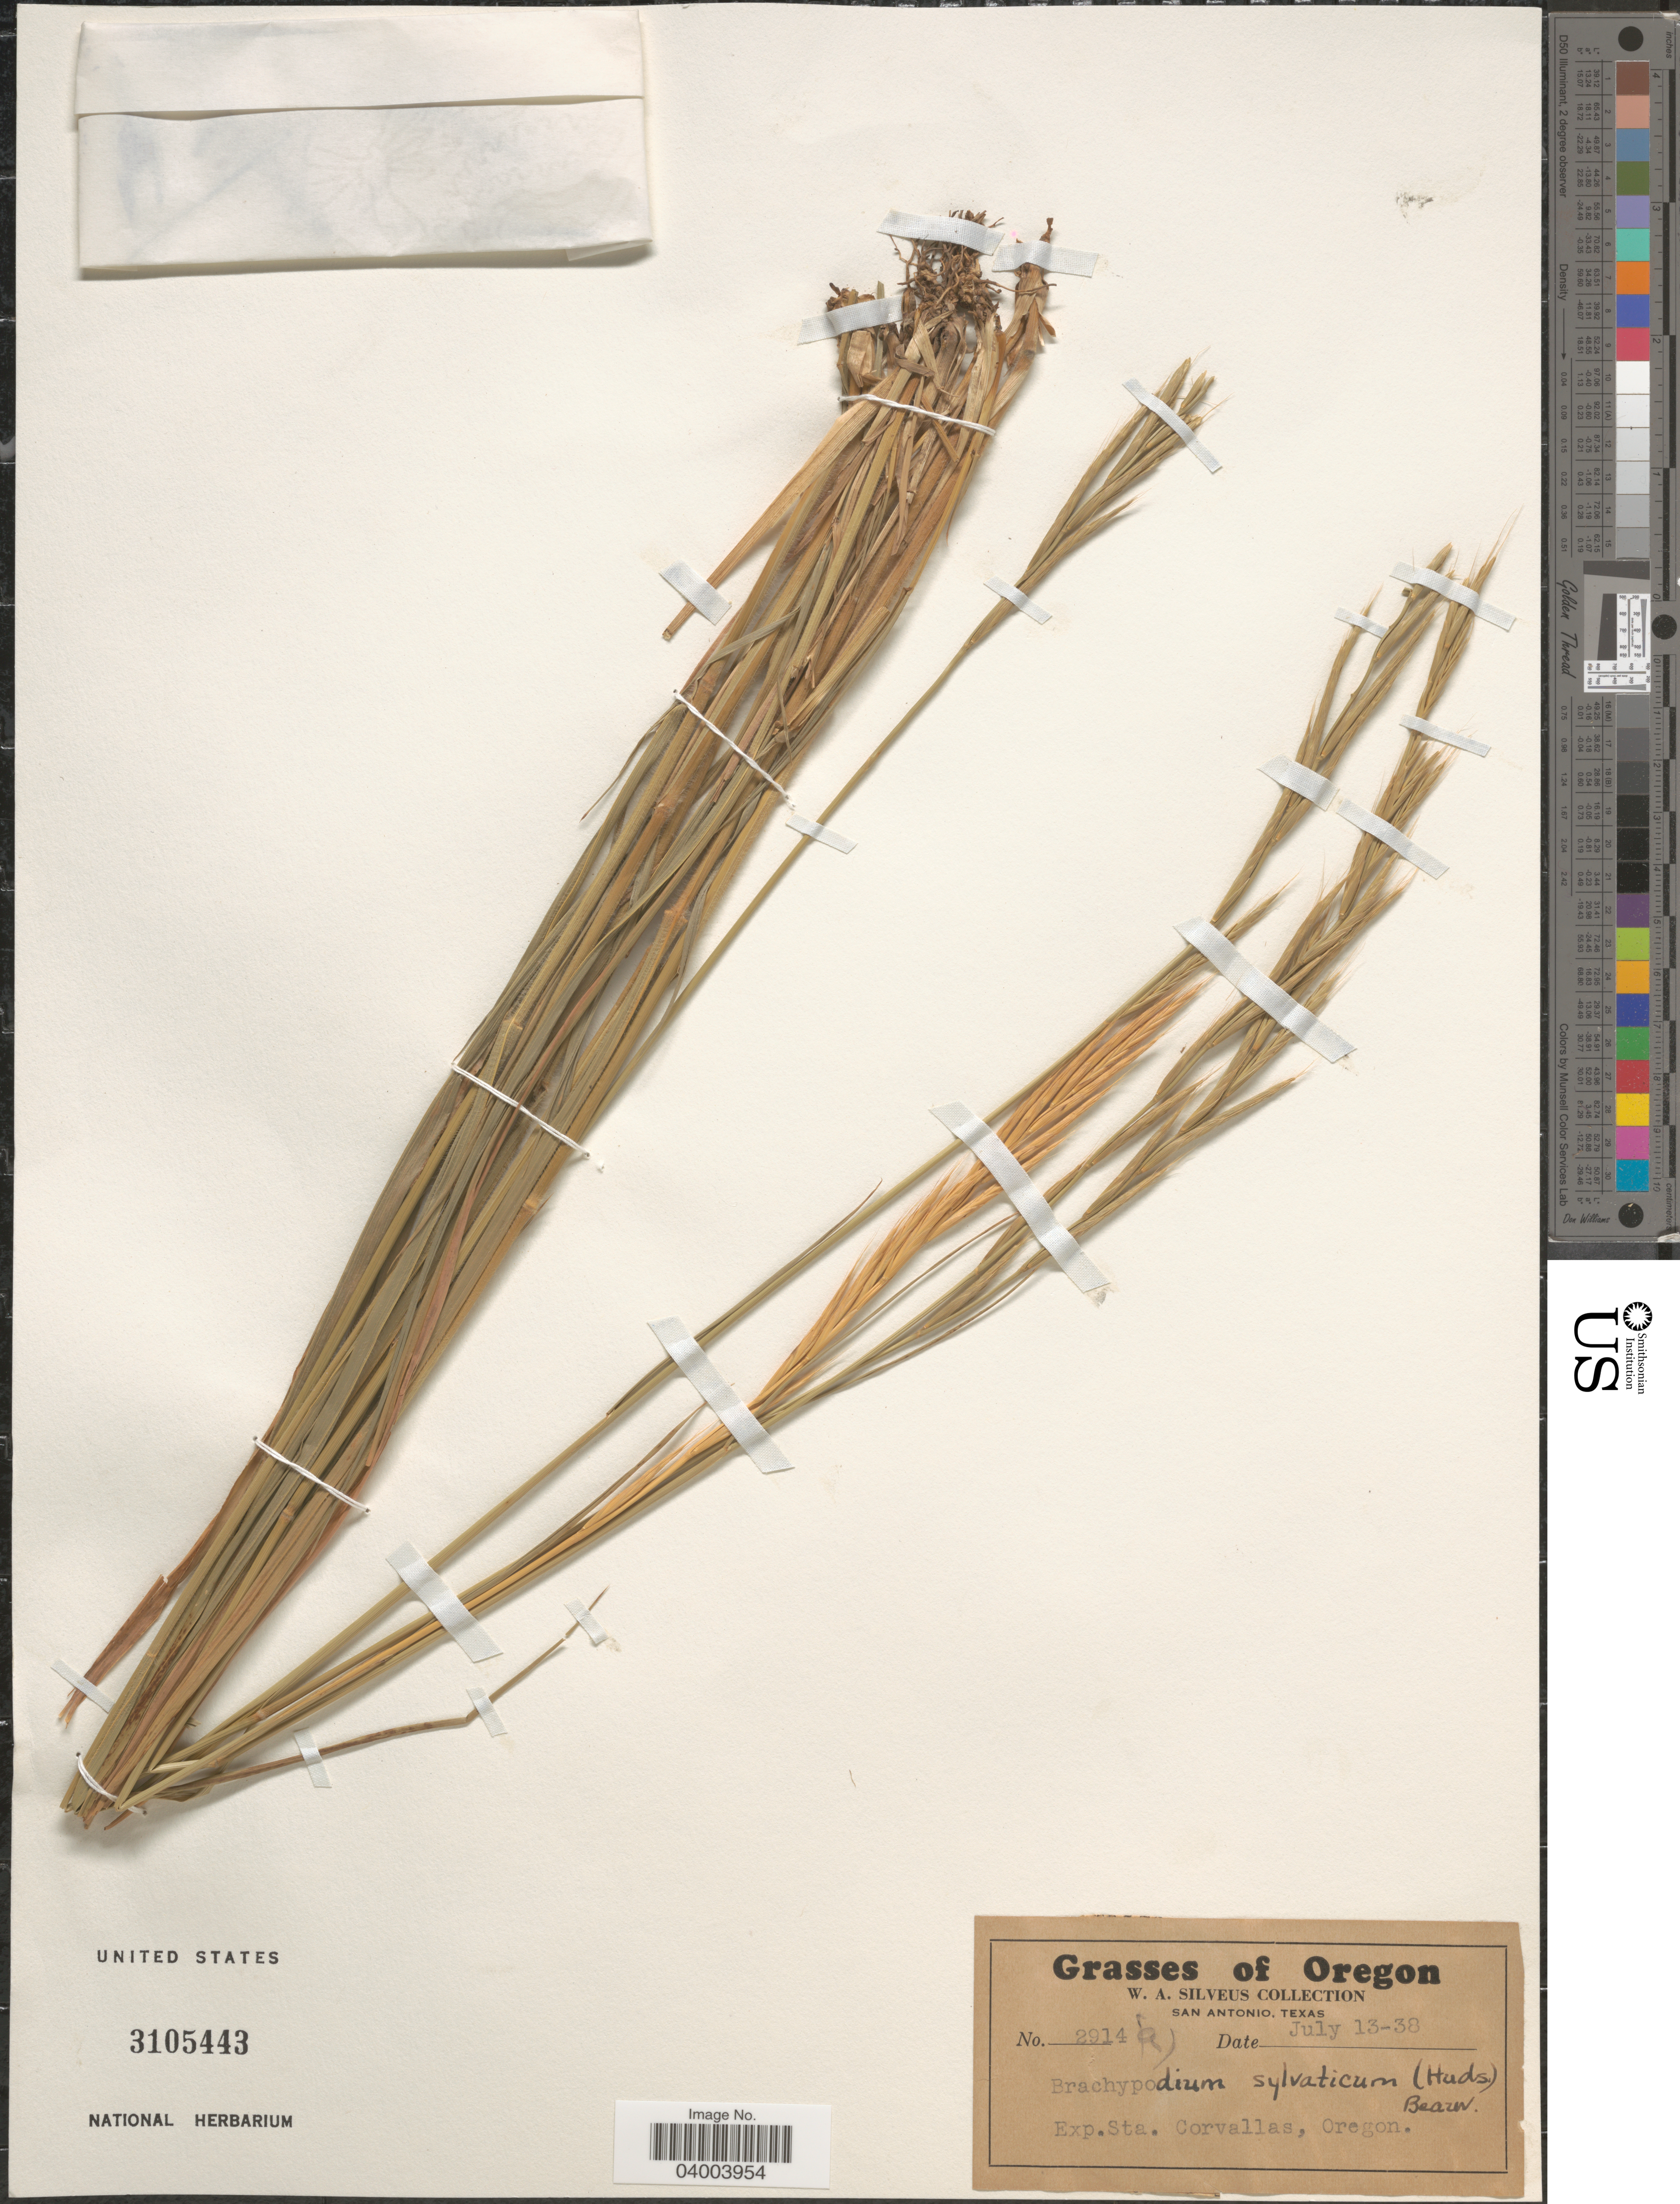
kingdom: Plantae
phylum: Tracheophyta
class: Liliopsida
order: Poales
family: Poaceae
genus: Brachypodium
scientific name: Brachypodium silvaticum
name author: (Huds.) P. Beauv.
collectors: W. Silveus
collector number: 2914a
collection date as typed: Transcribed d/m/y: 13/7/38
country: United States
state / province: Oregon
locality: Exp. Sta. Corvalles.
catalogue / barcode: US 3105443